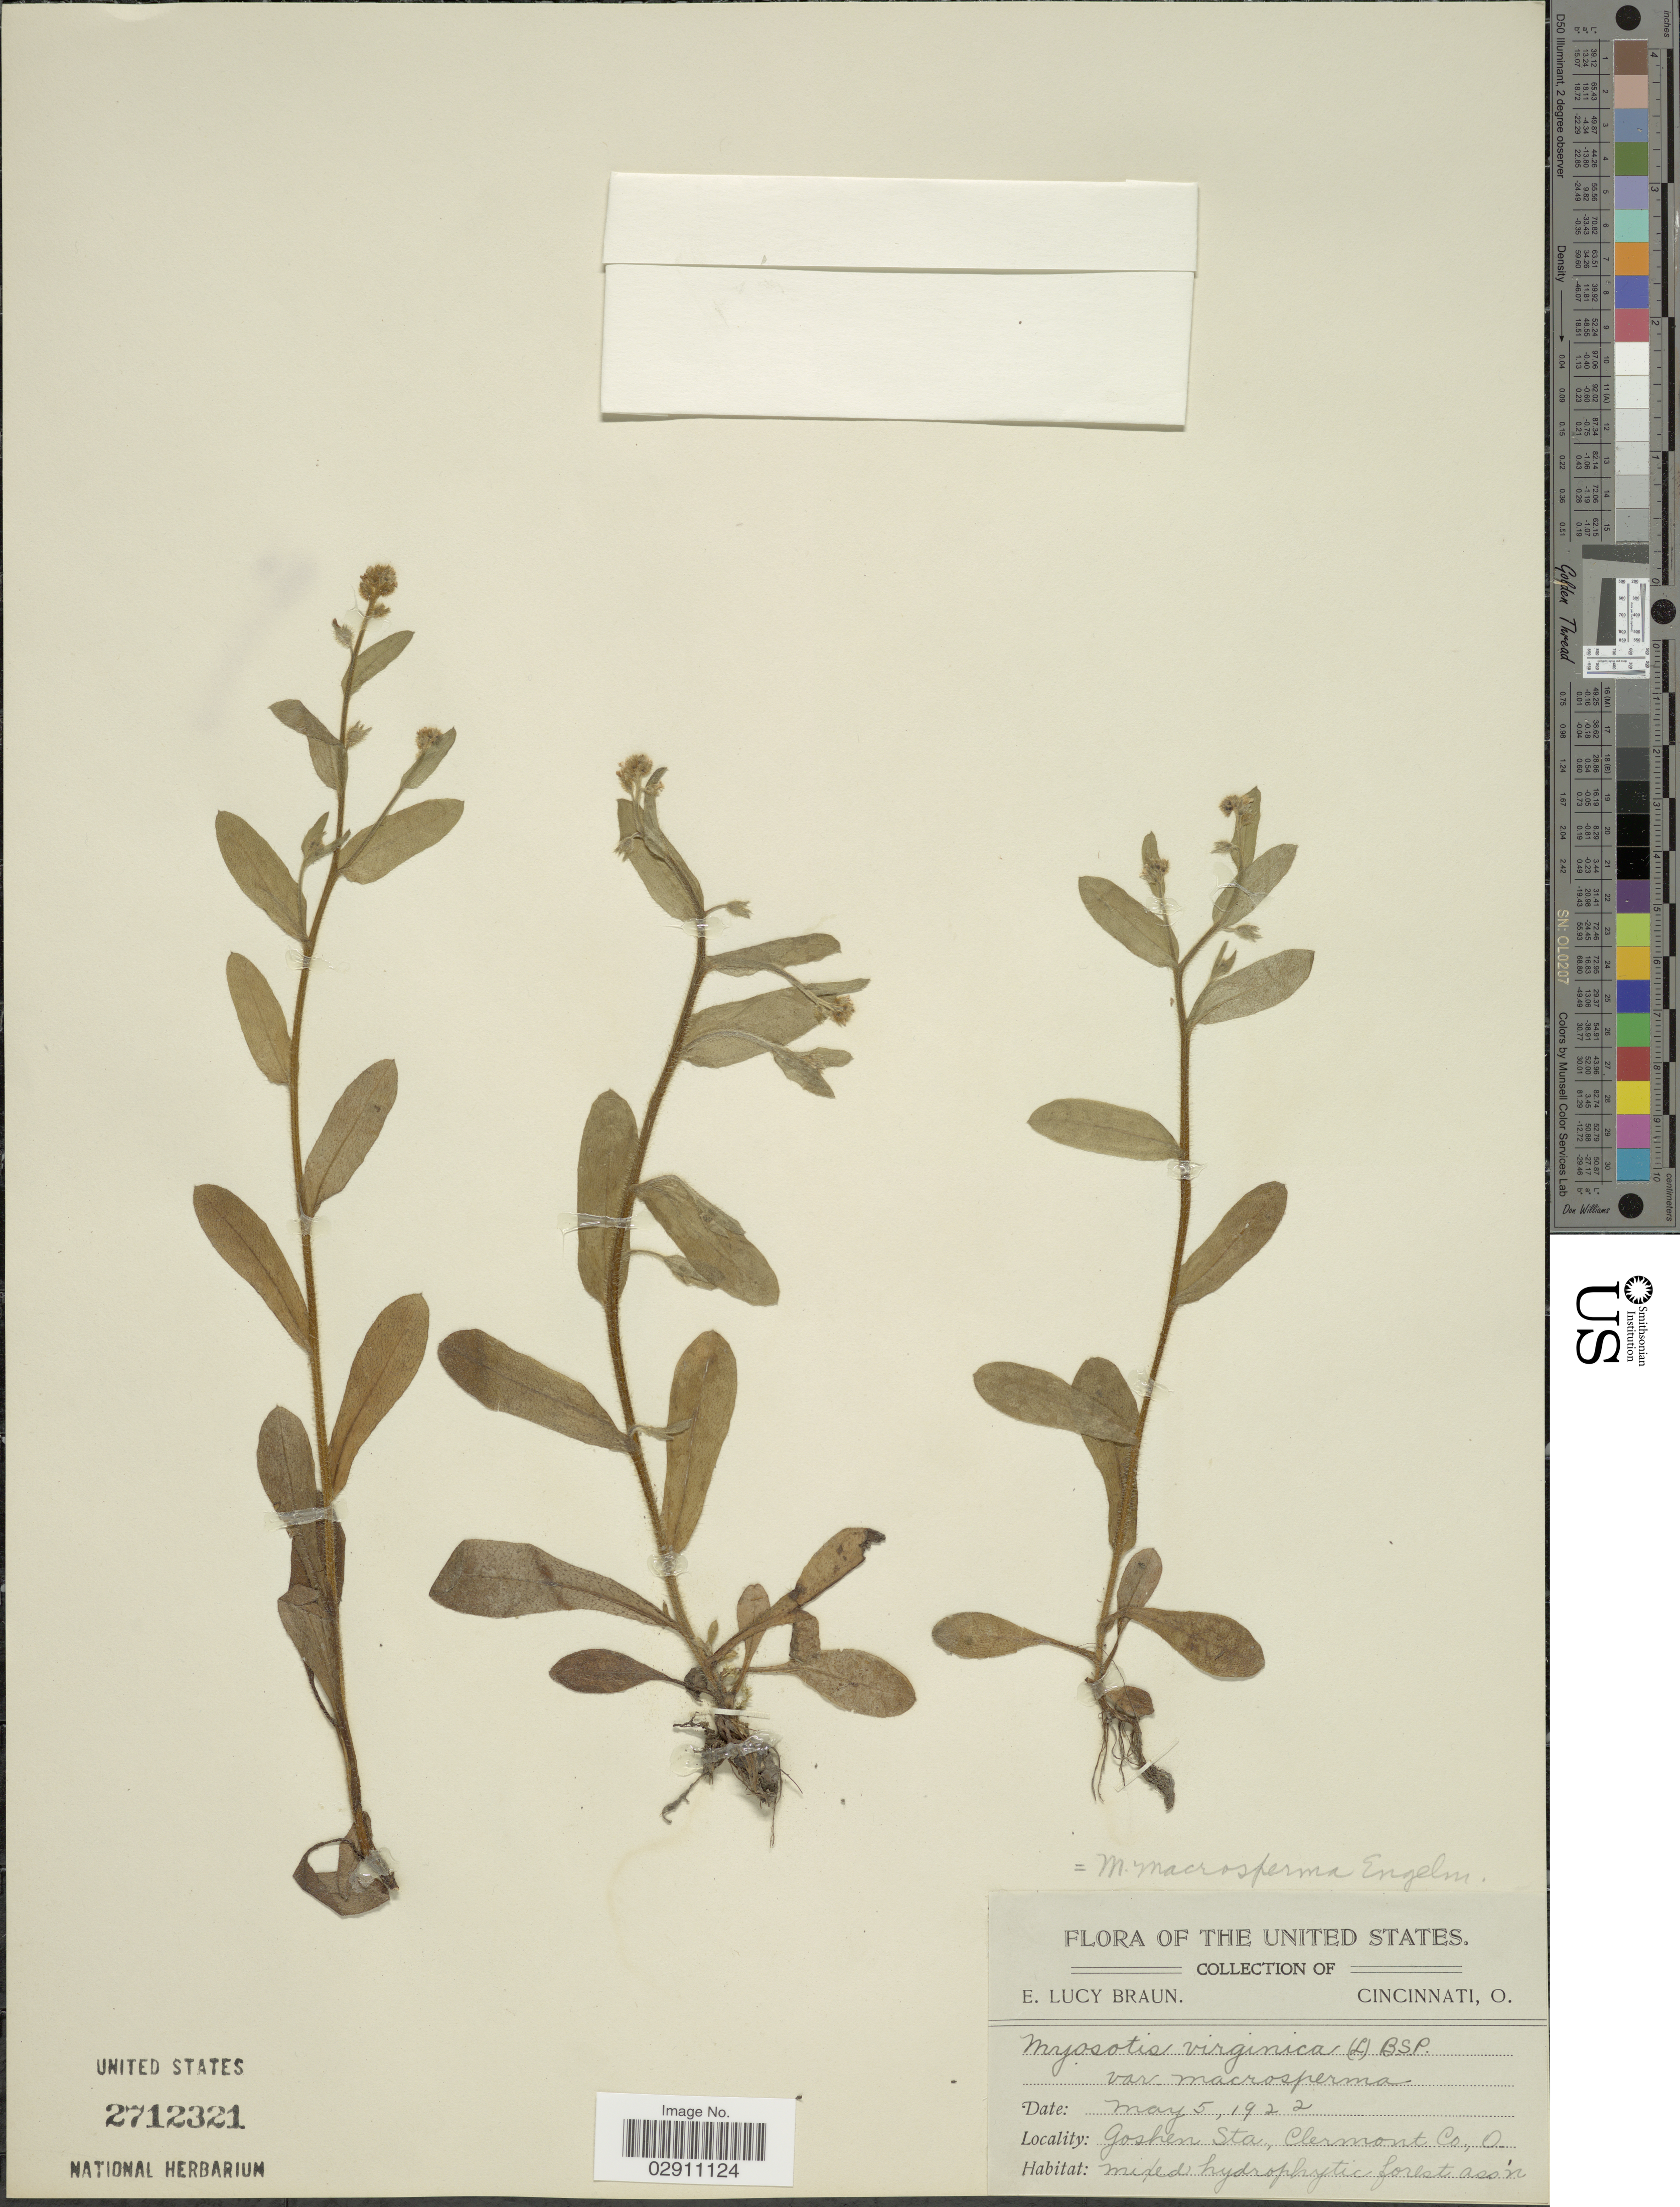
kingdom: Plantae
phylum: Tracheophyta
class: Magnoliopsida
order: Boraginales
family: Boraginaceae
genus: Myosotis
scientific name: Myosotis macrosperma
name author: Engelm.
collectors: E. L. Braun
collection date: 1922-05-05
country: United States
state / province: Ohio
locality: Goshen Sta., Clermont Co.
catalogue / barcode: US 2712321